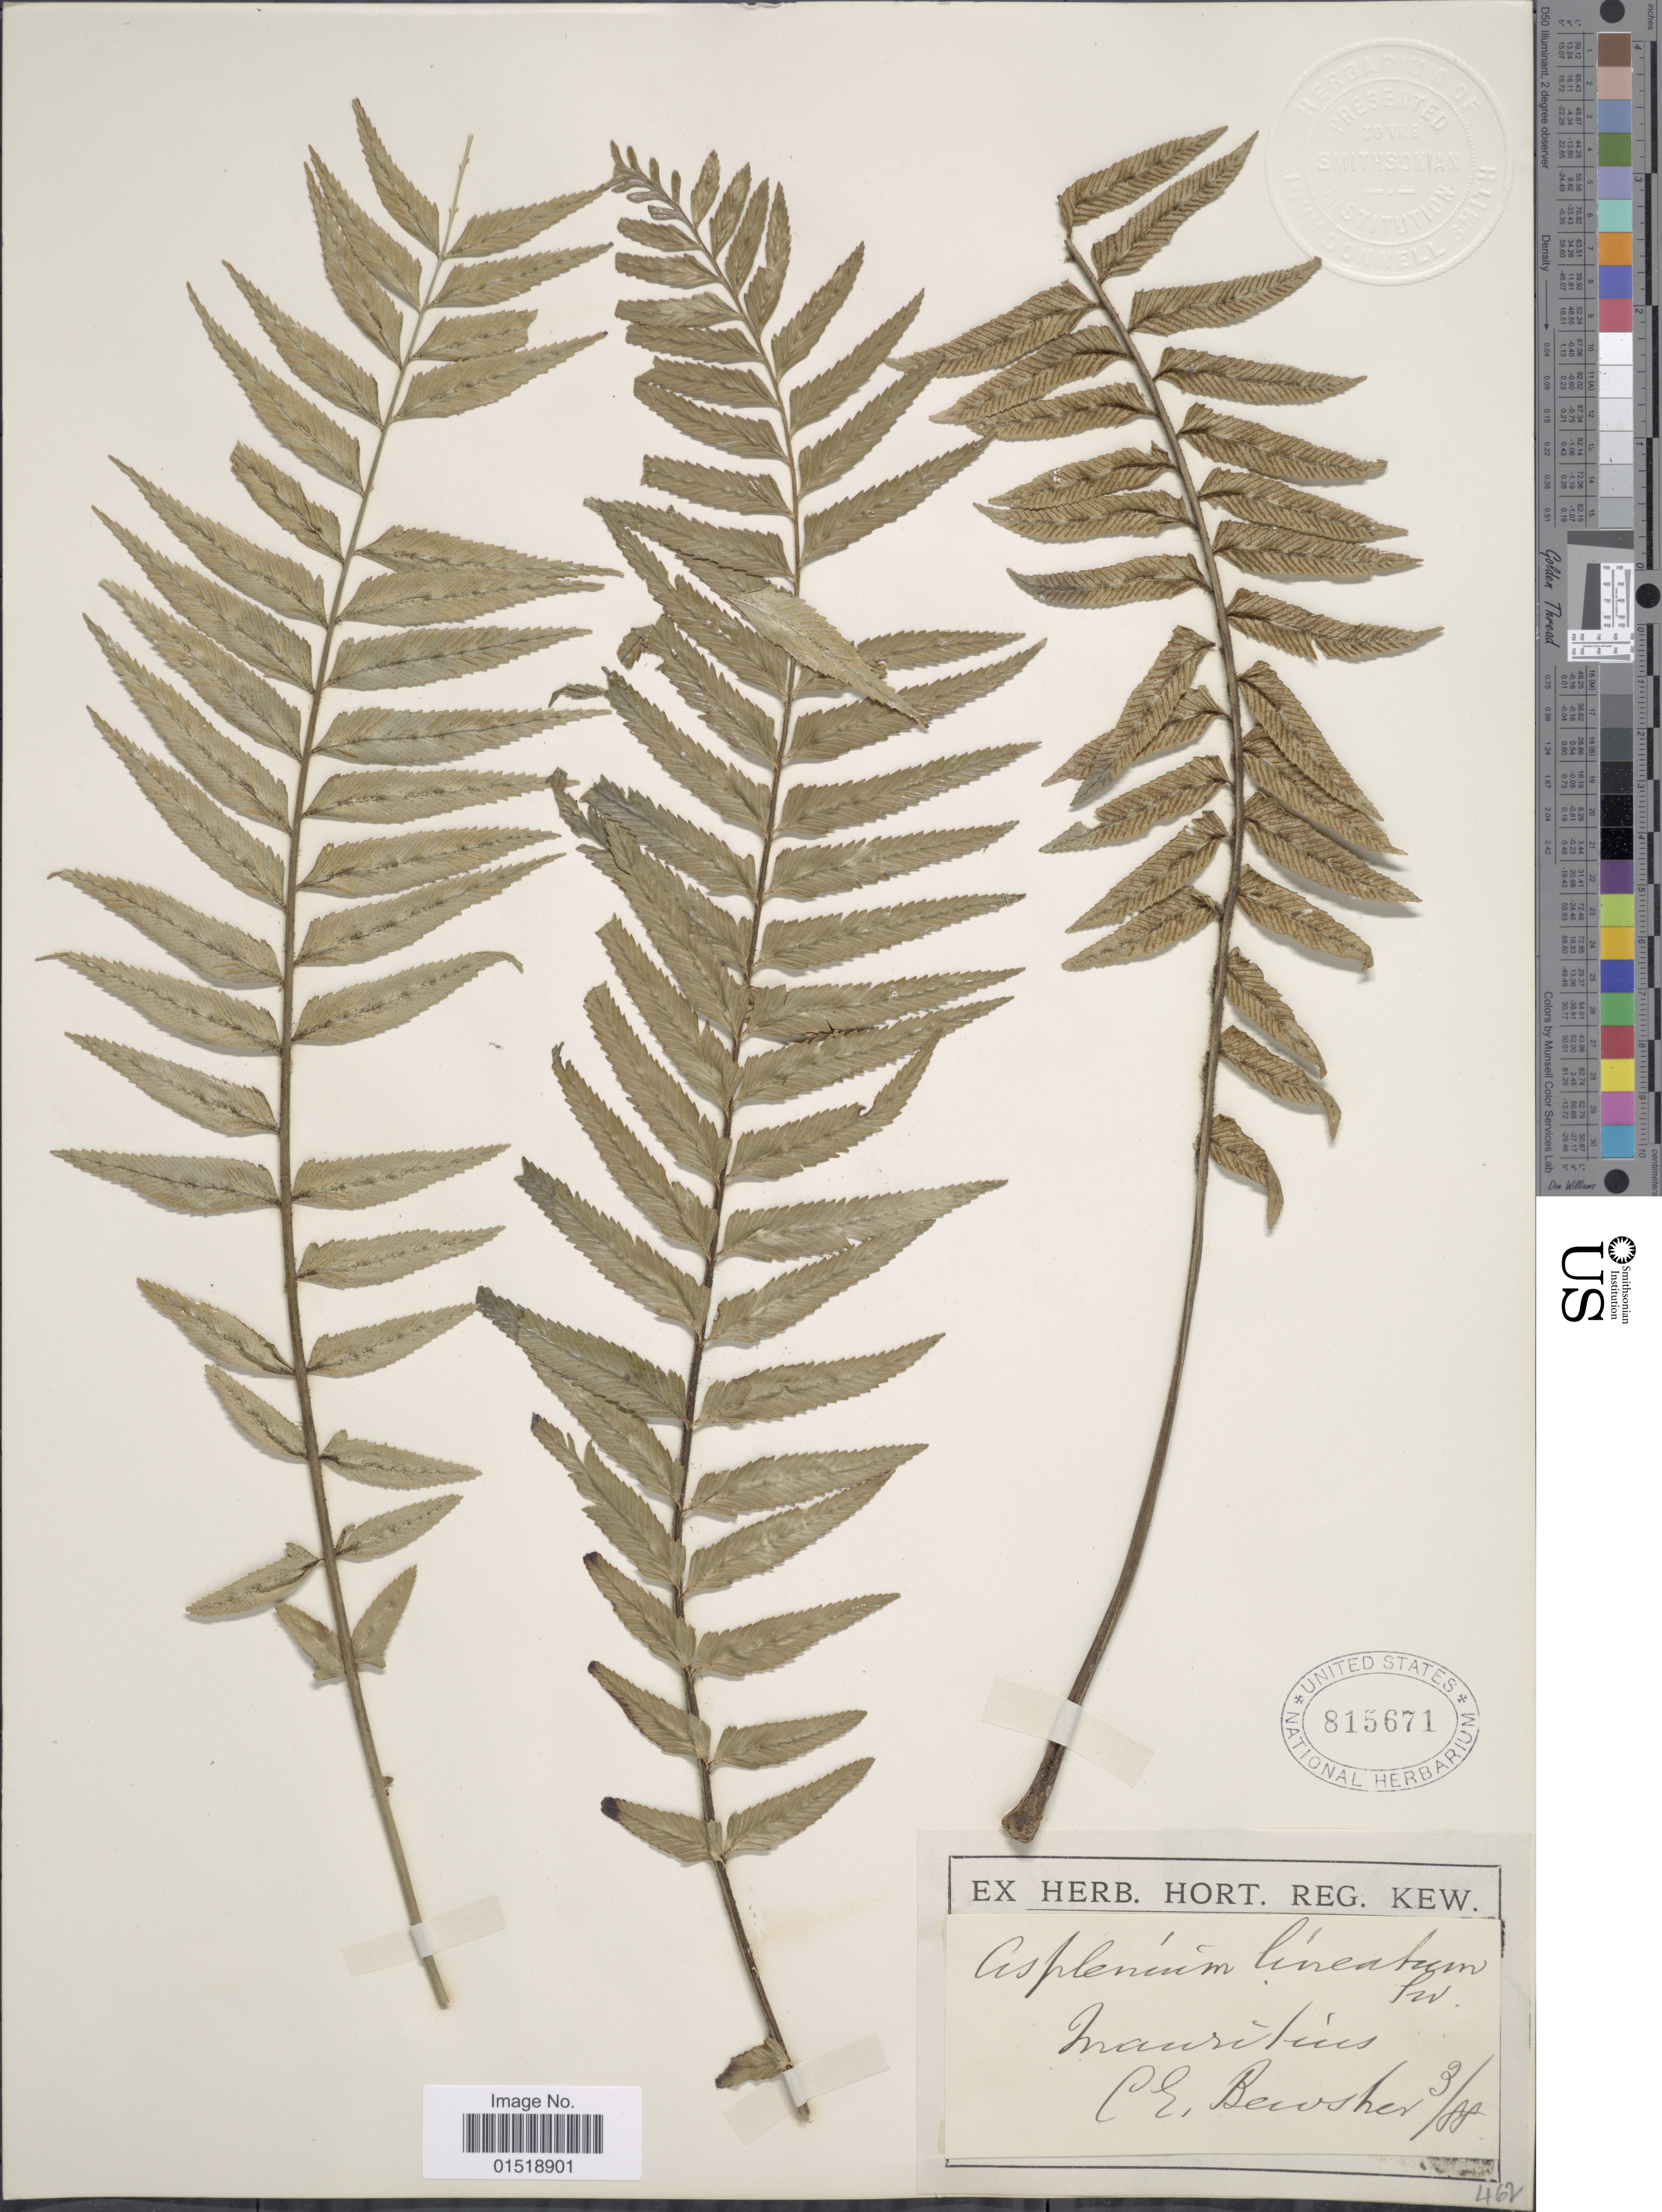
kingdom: Plantae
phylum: Tracheophyta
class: Polypodiopsida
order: Polypodiales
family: Aspleniaceae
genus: Asplenium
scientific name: Asplenium daucifolium var. lineatum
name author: (Sw.) C.V. Morton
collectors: C. Bewsher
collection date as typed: Transcribed d/m/y: /3/88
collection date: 1888-03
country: Mauritius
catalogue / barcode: US 815671